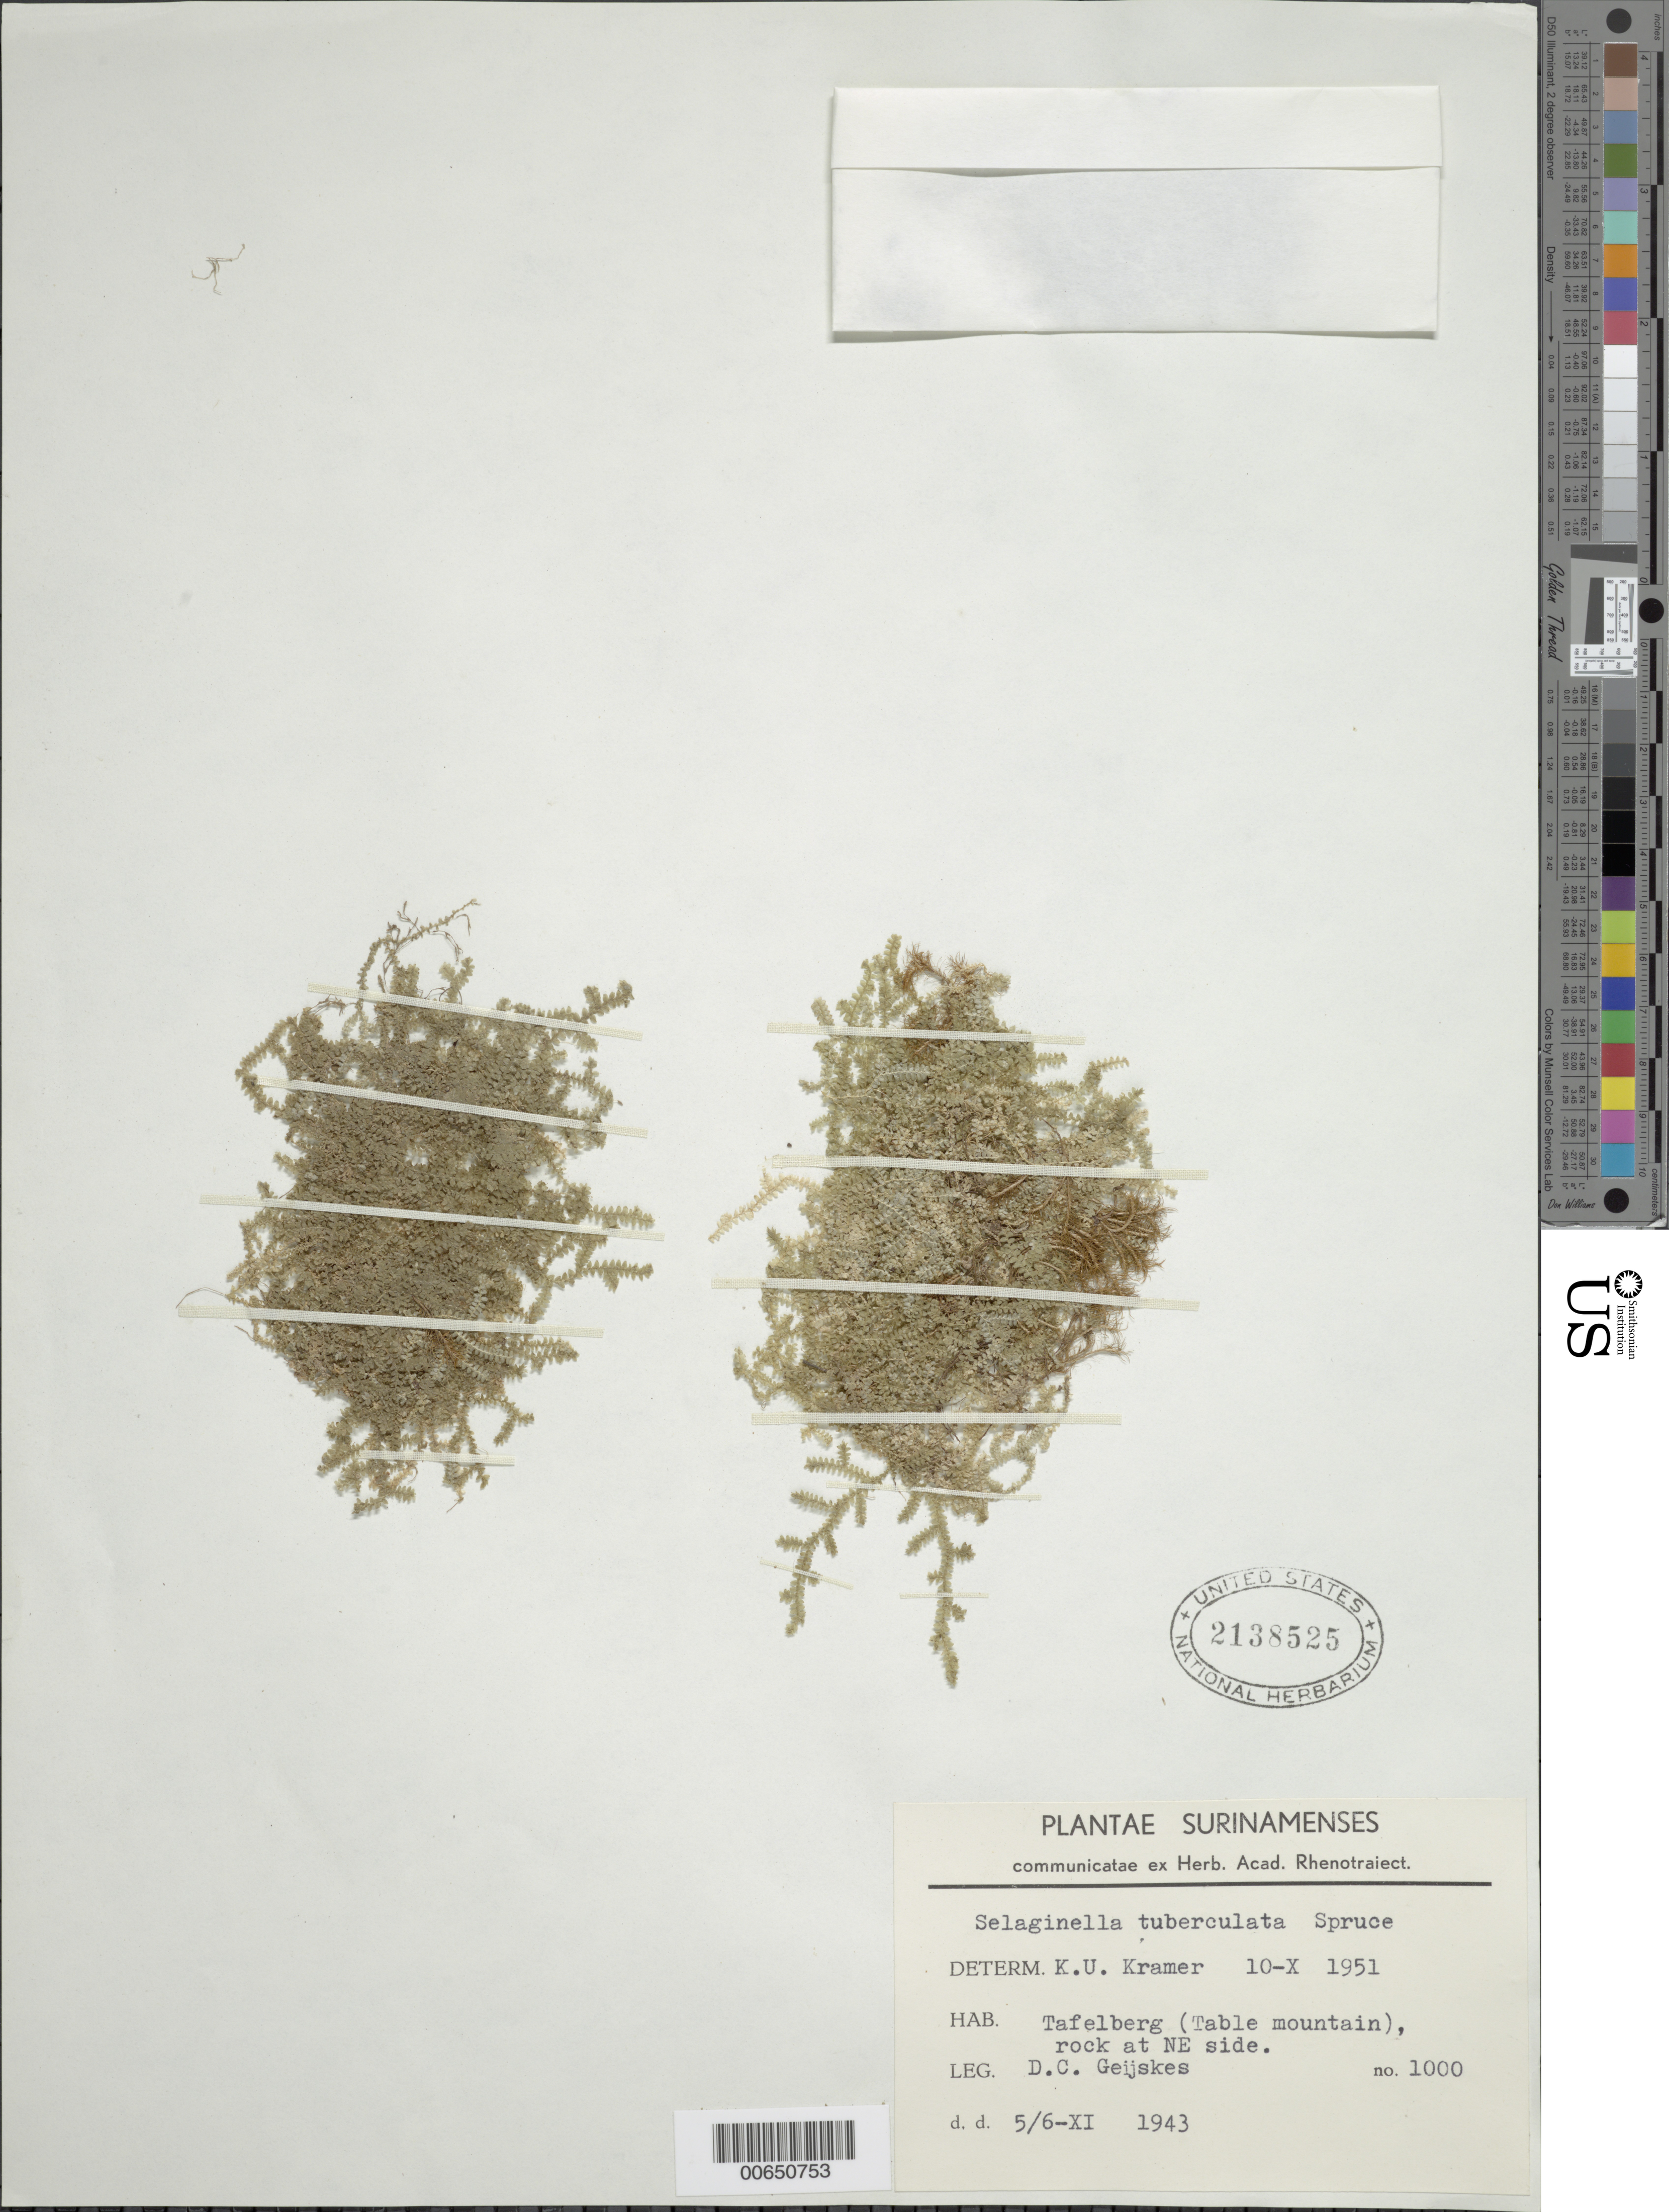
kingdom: Plantae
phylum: Tracheophyta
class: Lycopodiopsida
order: Selaginellales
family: Selaginellaceae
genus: Selaginella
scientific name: Selaginella tuberculata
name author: Spruce ex Baker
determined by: Kramer, K. U.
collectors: D. Geijskes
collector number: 1000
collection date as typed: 5-Nov-43 to 6-Nov-43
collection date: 1943-11-05/1943-11-06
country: Suriname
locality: Tafelberg (Table Mountain), NE side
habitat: On rock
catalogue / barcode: US 2138525